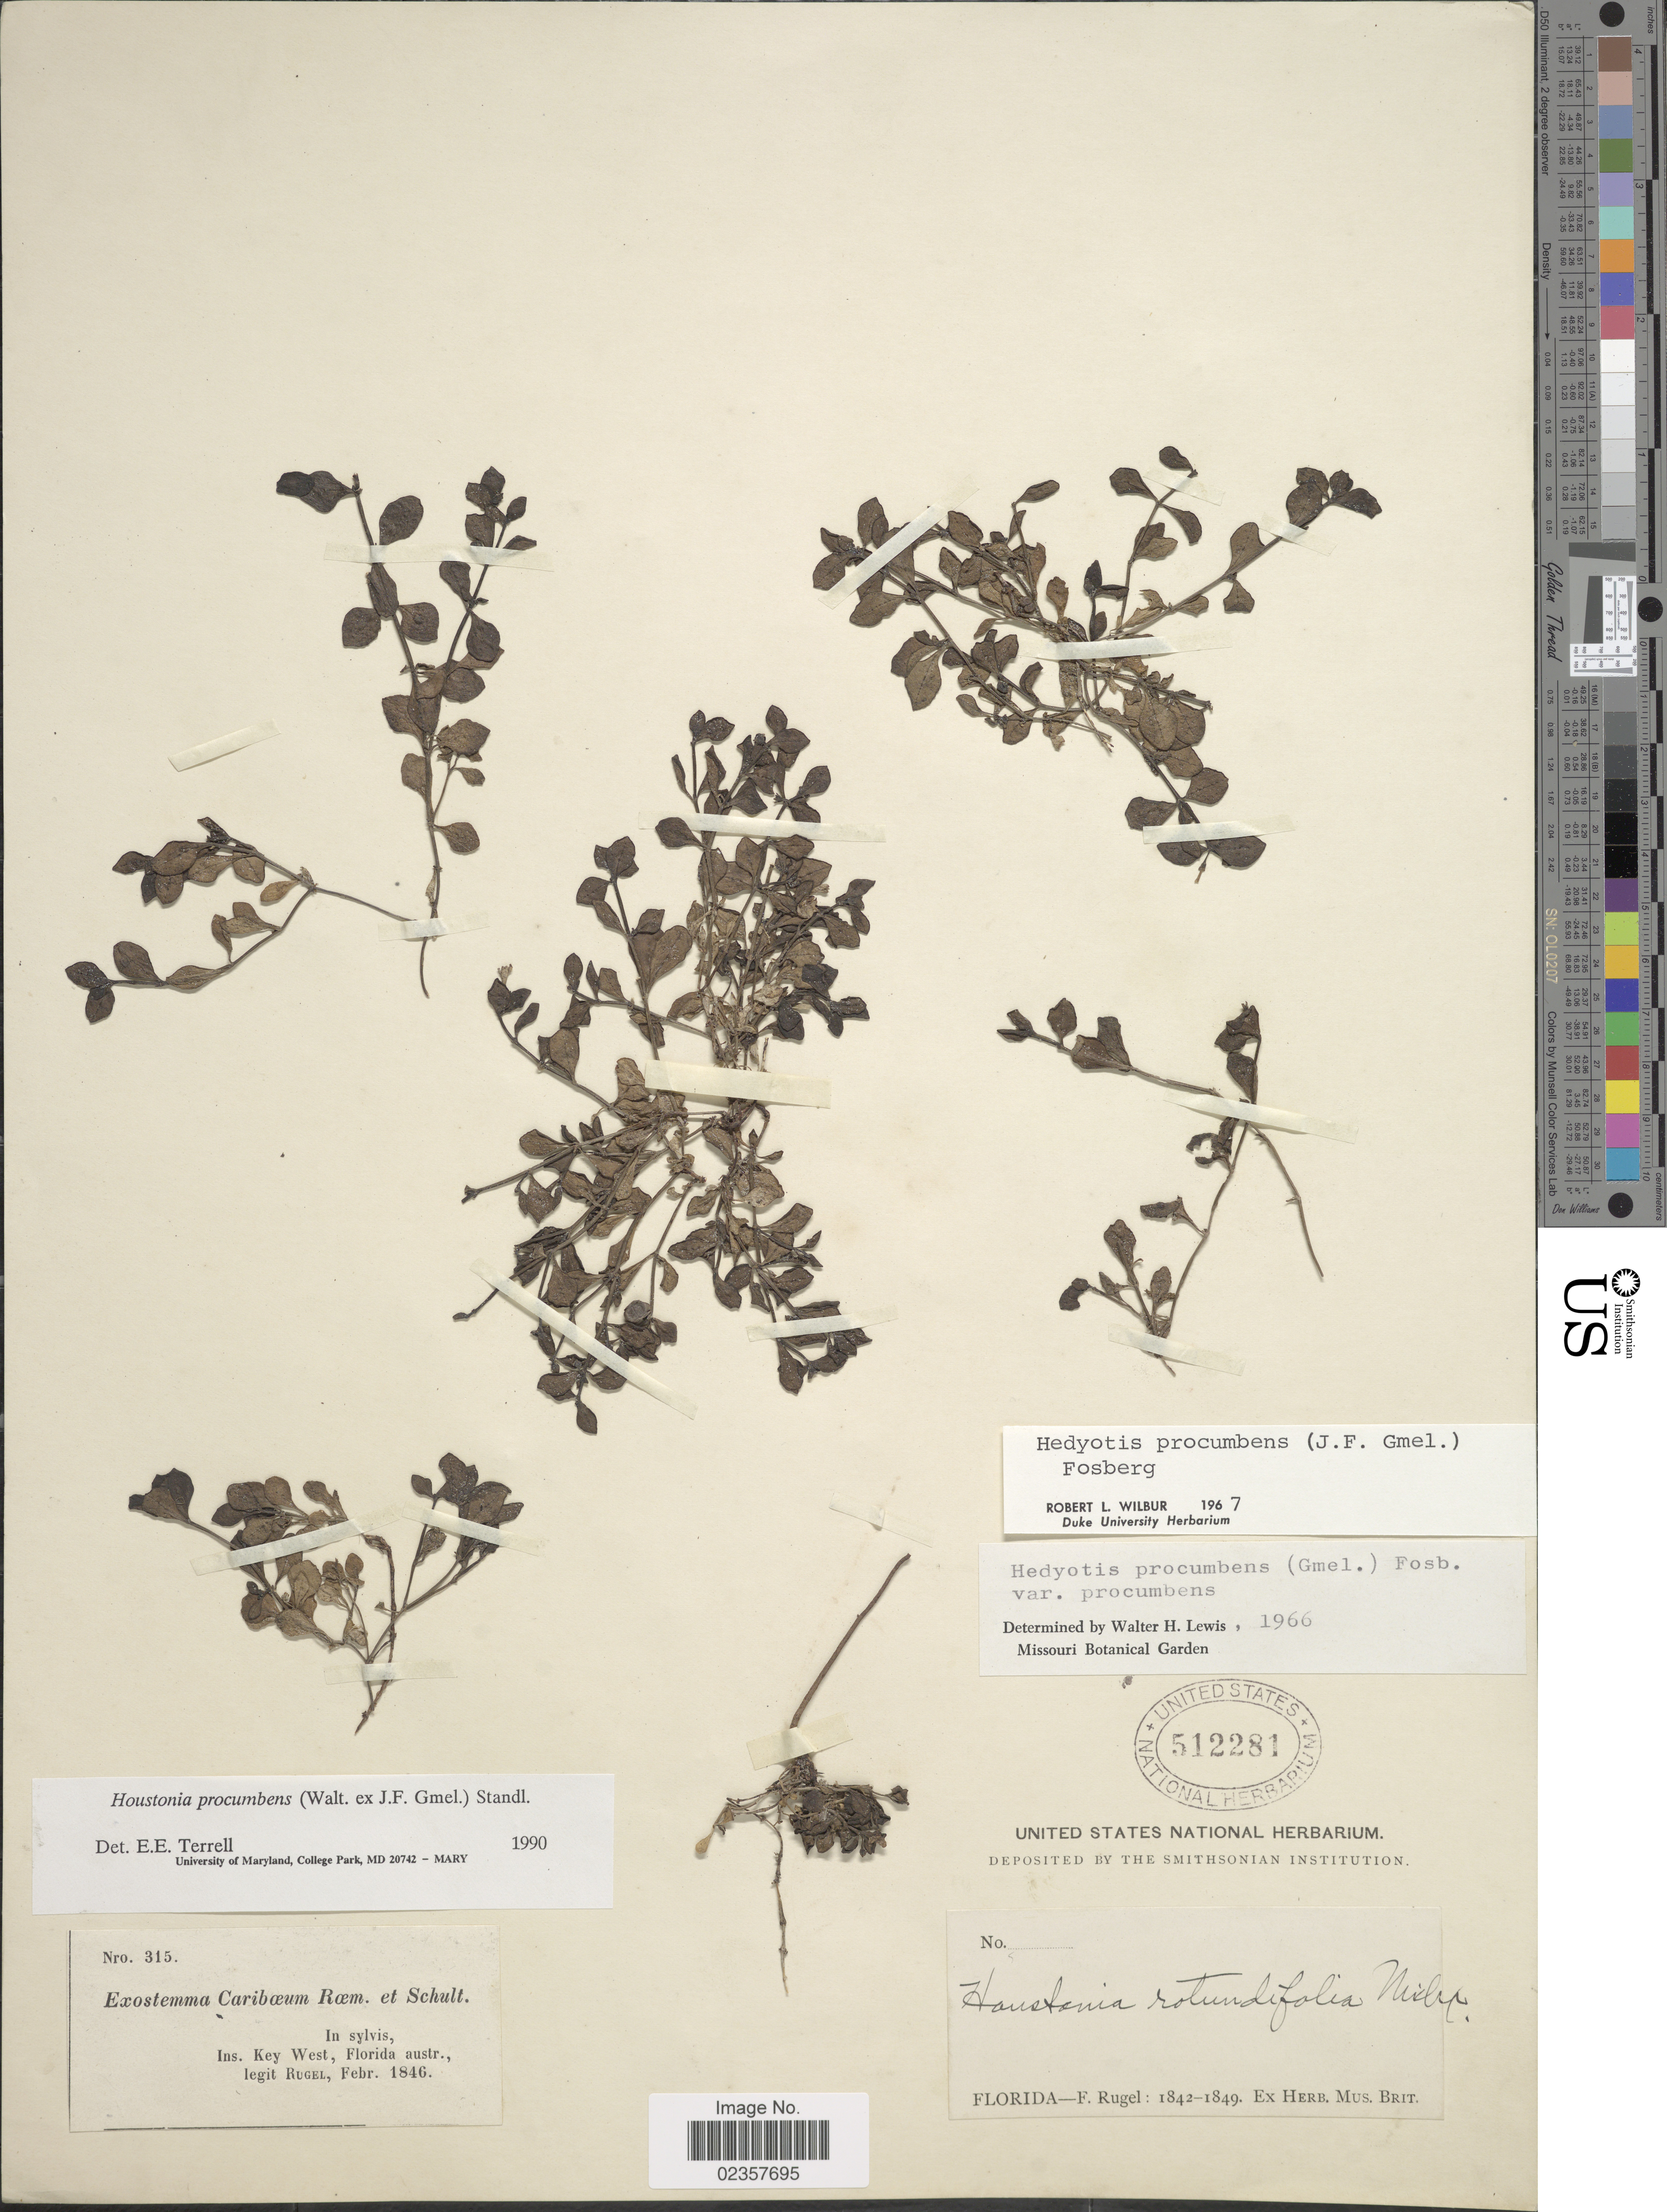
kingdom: Plantae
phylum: Tracheophyta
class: Magnoliopsida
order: Gentianales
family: Rubiaceae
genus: Houstonia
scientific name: Houstonia procumbens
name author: (Walter ex J.F. Gmel.) Standl.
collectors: F. Rugel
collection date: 1842/1849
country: United States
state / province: Florida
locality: Florida.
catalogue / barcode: US 512281